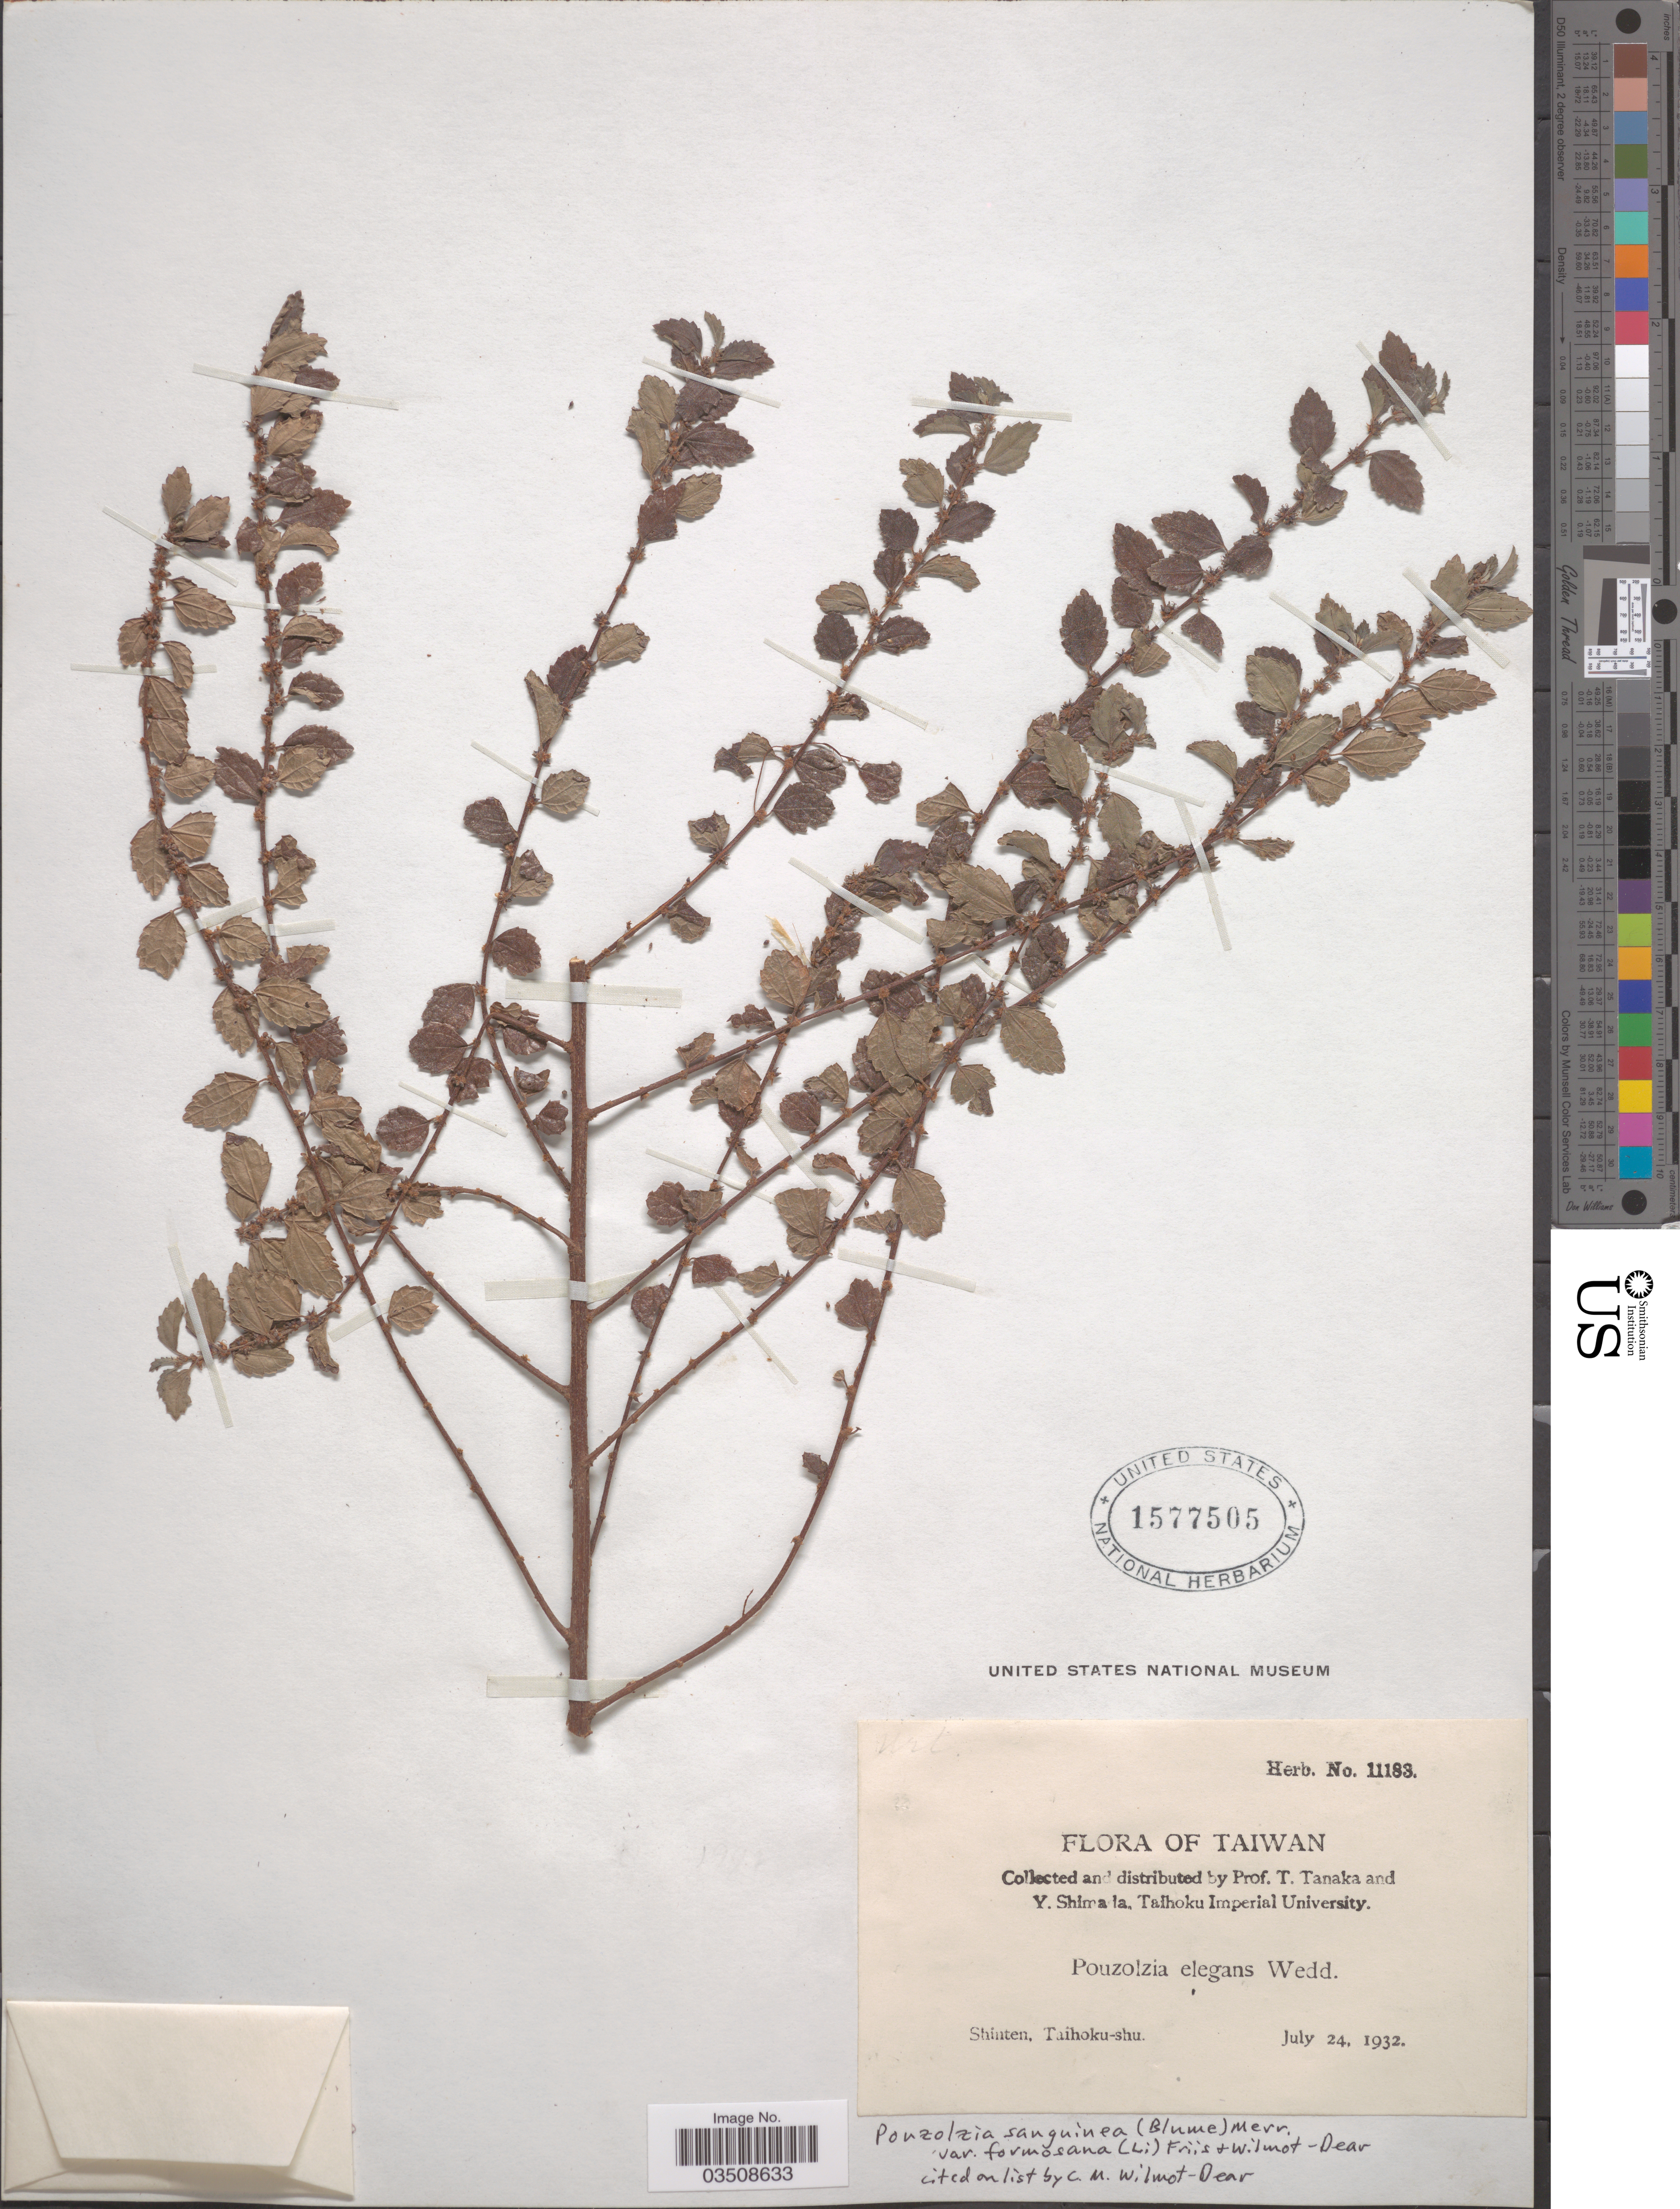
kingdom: Plantae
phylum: Tracheophyta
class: Magnoliopsida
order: Rosales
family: Urticaceae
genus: Pouzolzia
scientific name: Pouzolzia elegans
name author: Wedd.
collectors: T. Tanaka & Y. Shimada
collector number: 11183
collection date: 1932-07-24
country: Taiwan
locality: Shinten, Taihoku-shu.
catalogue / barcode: US 1577505